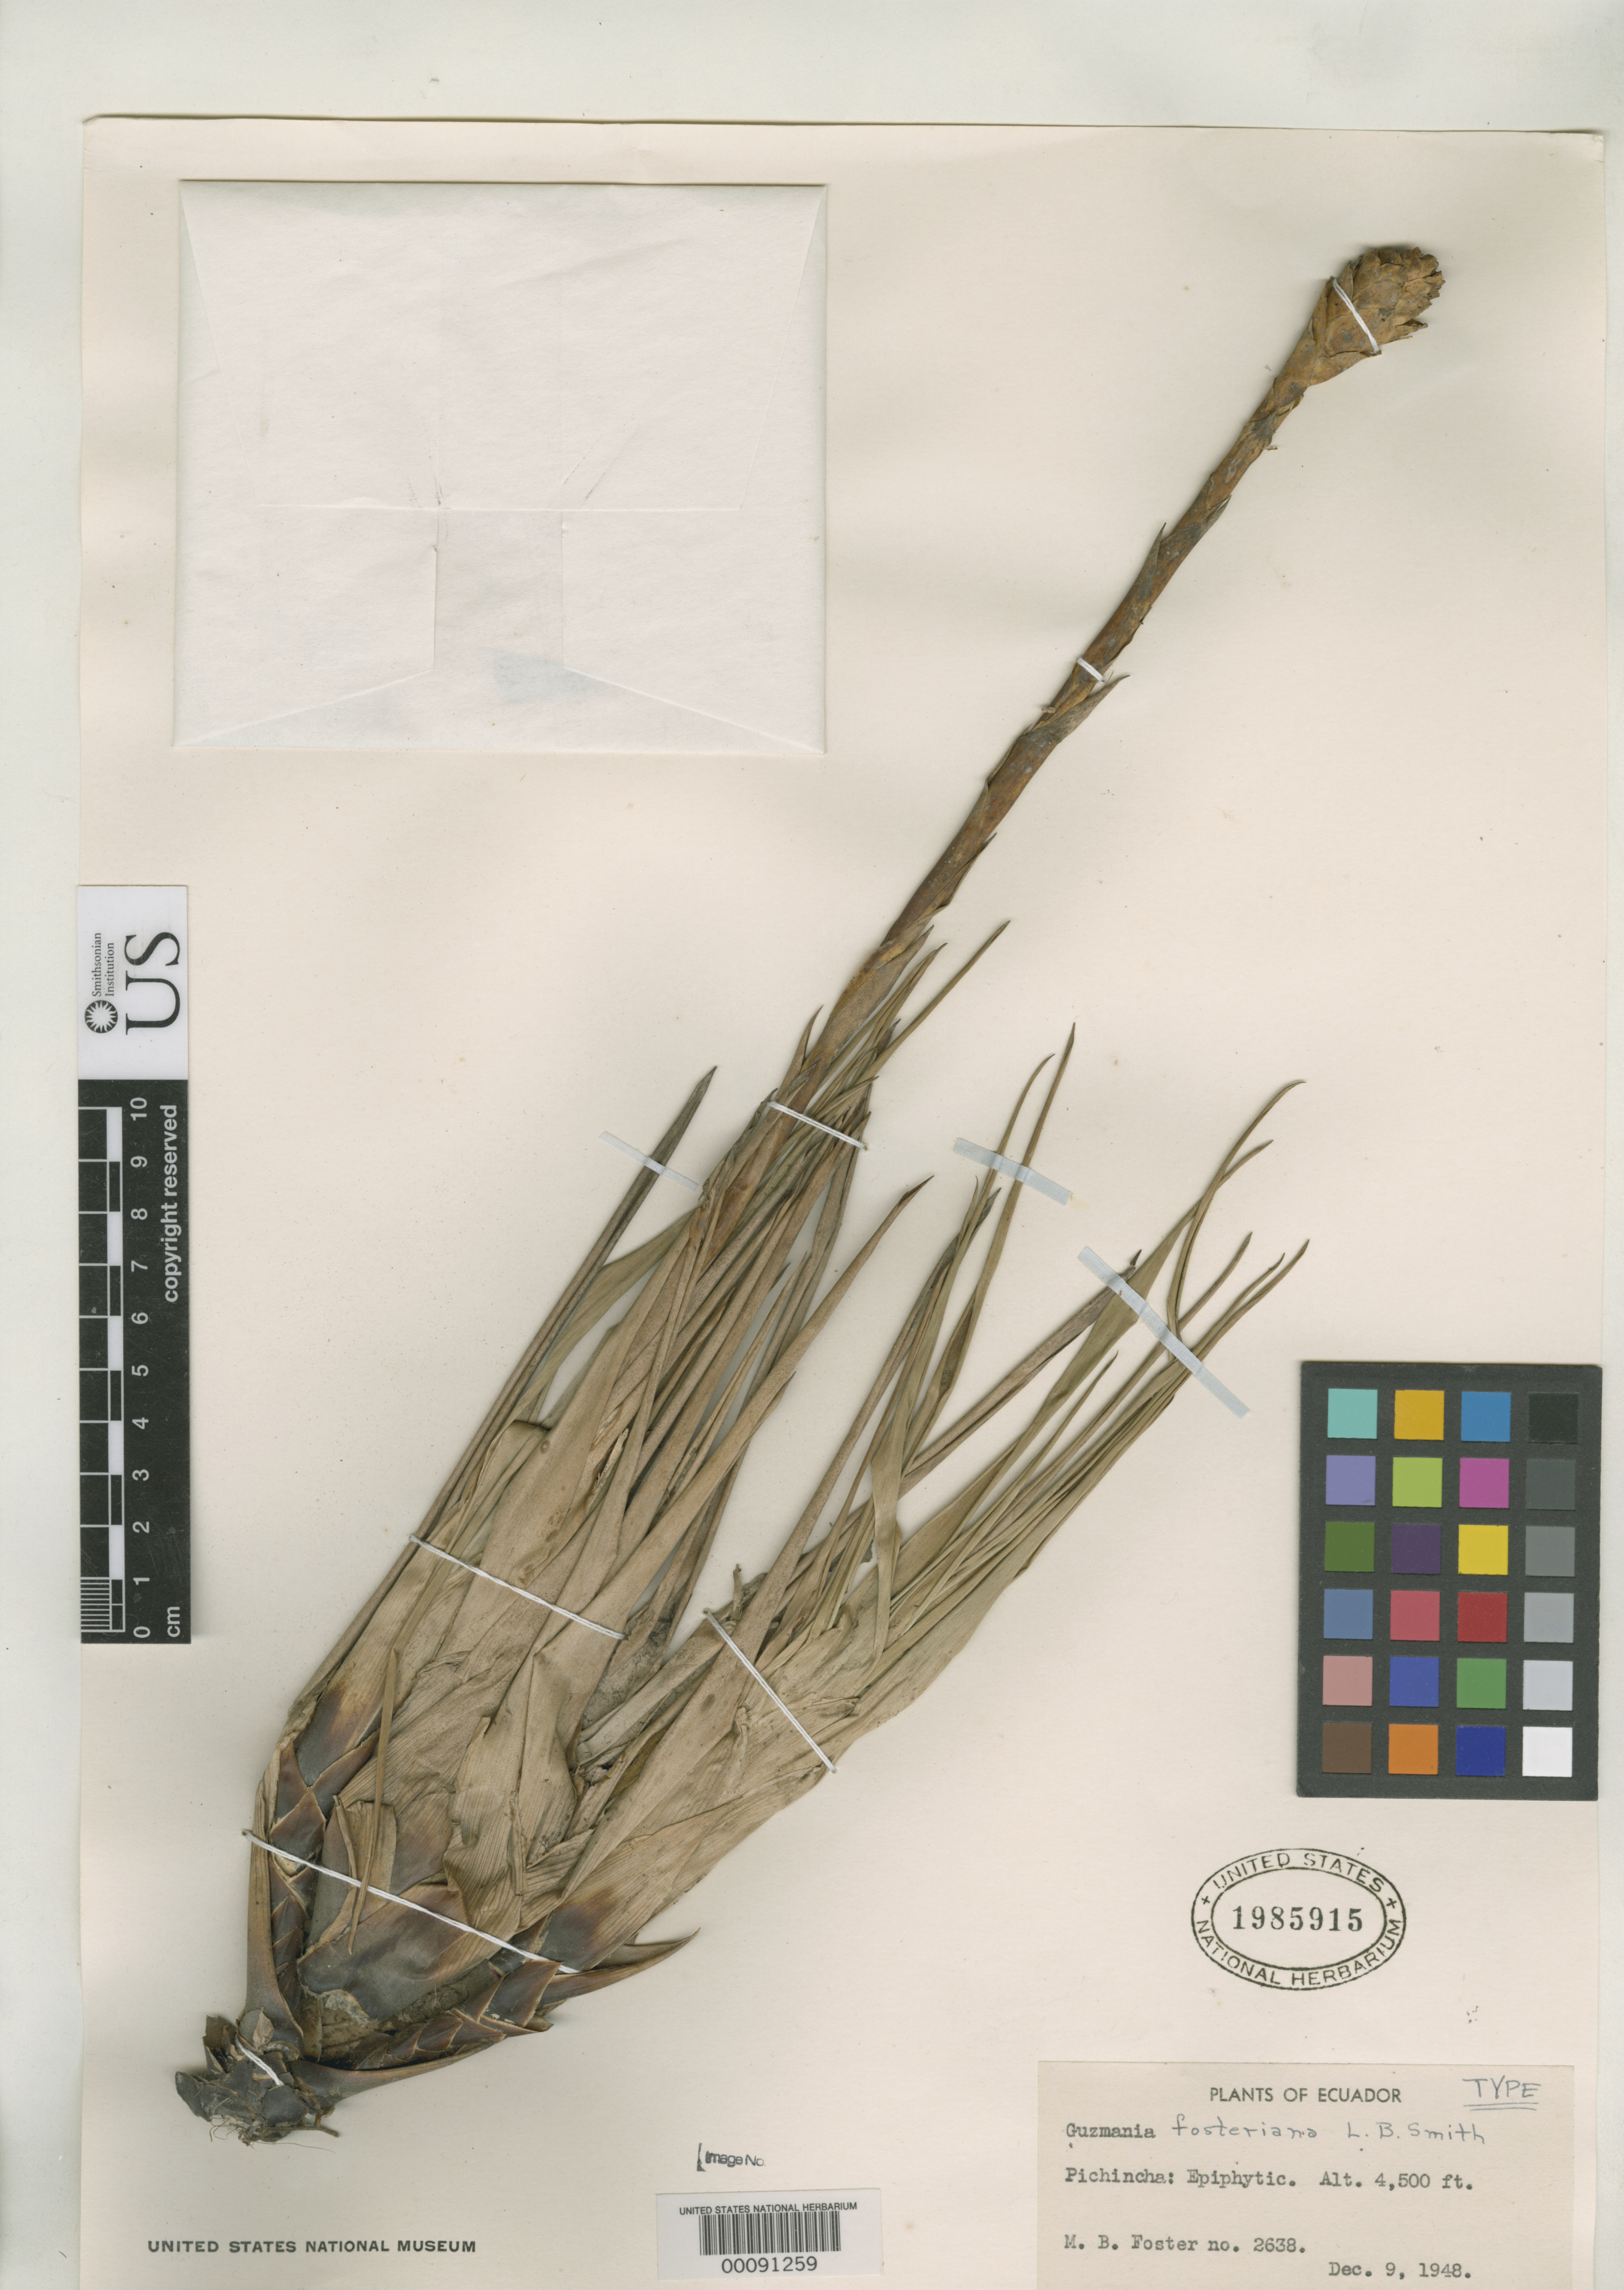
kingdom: Plantae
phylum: Tracheophyta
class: Liliopsida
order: Poales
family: Bromeliaceae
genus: Guzmania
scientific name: Guzmania fosteriana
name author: L.B. Sm.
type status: Holotype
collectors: M. B. Foster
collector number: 2638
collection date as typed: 09 Dec 1948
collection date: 1948-12-09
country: Ecuador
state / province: Pichincha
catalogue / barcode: US 1985915